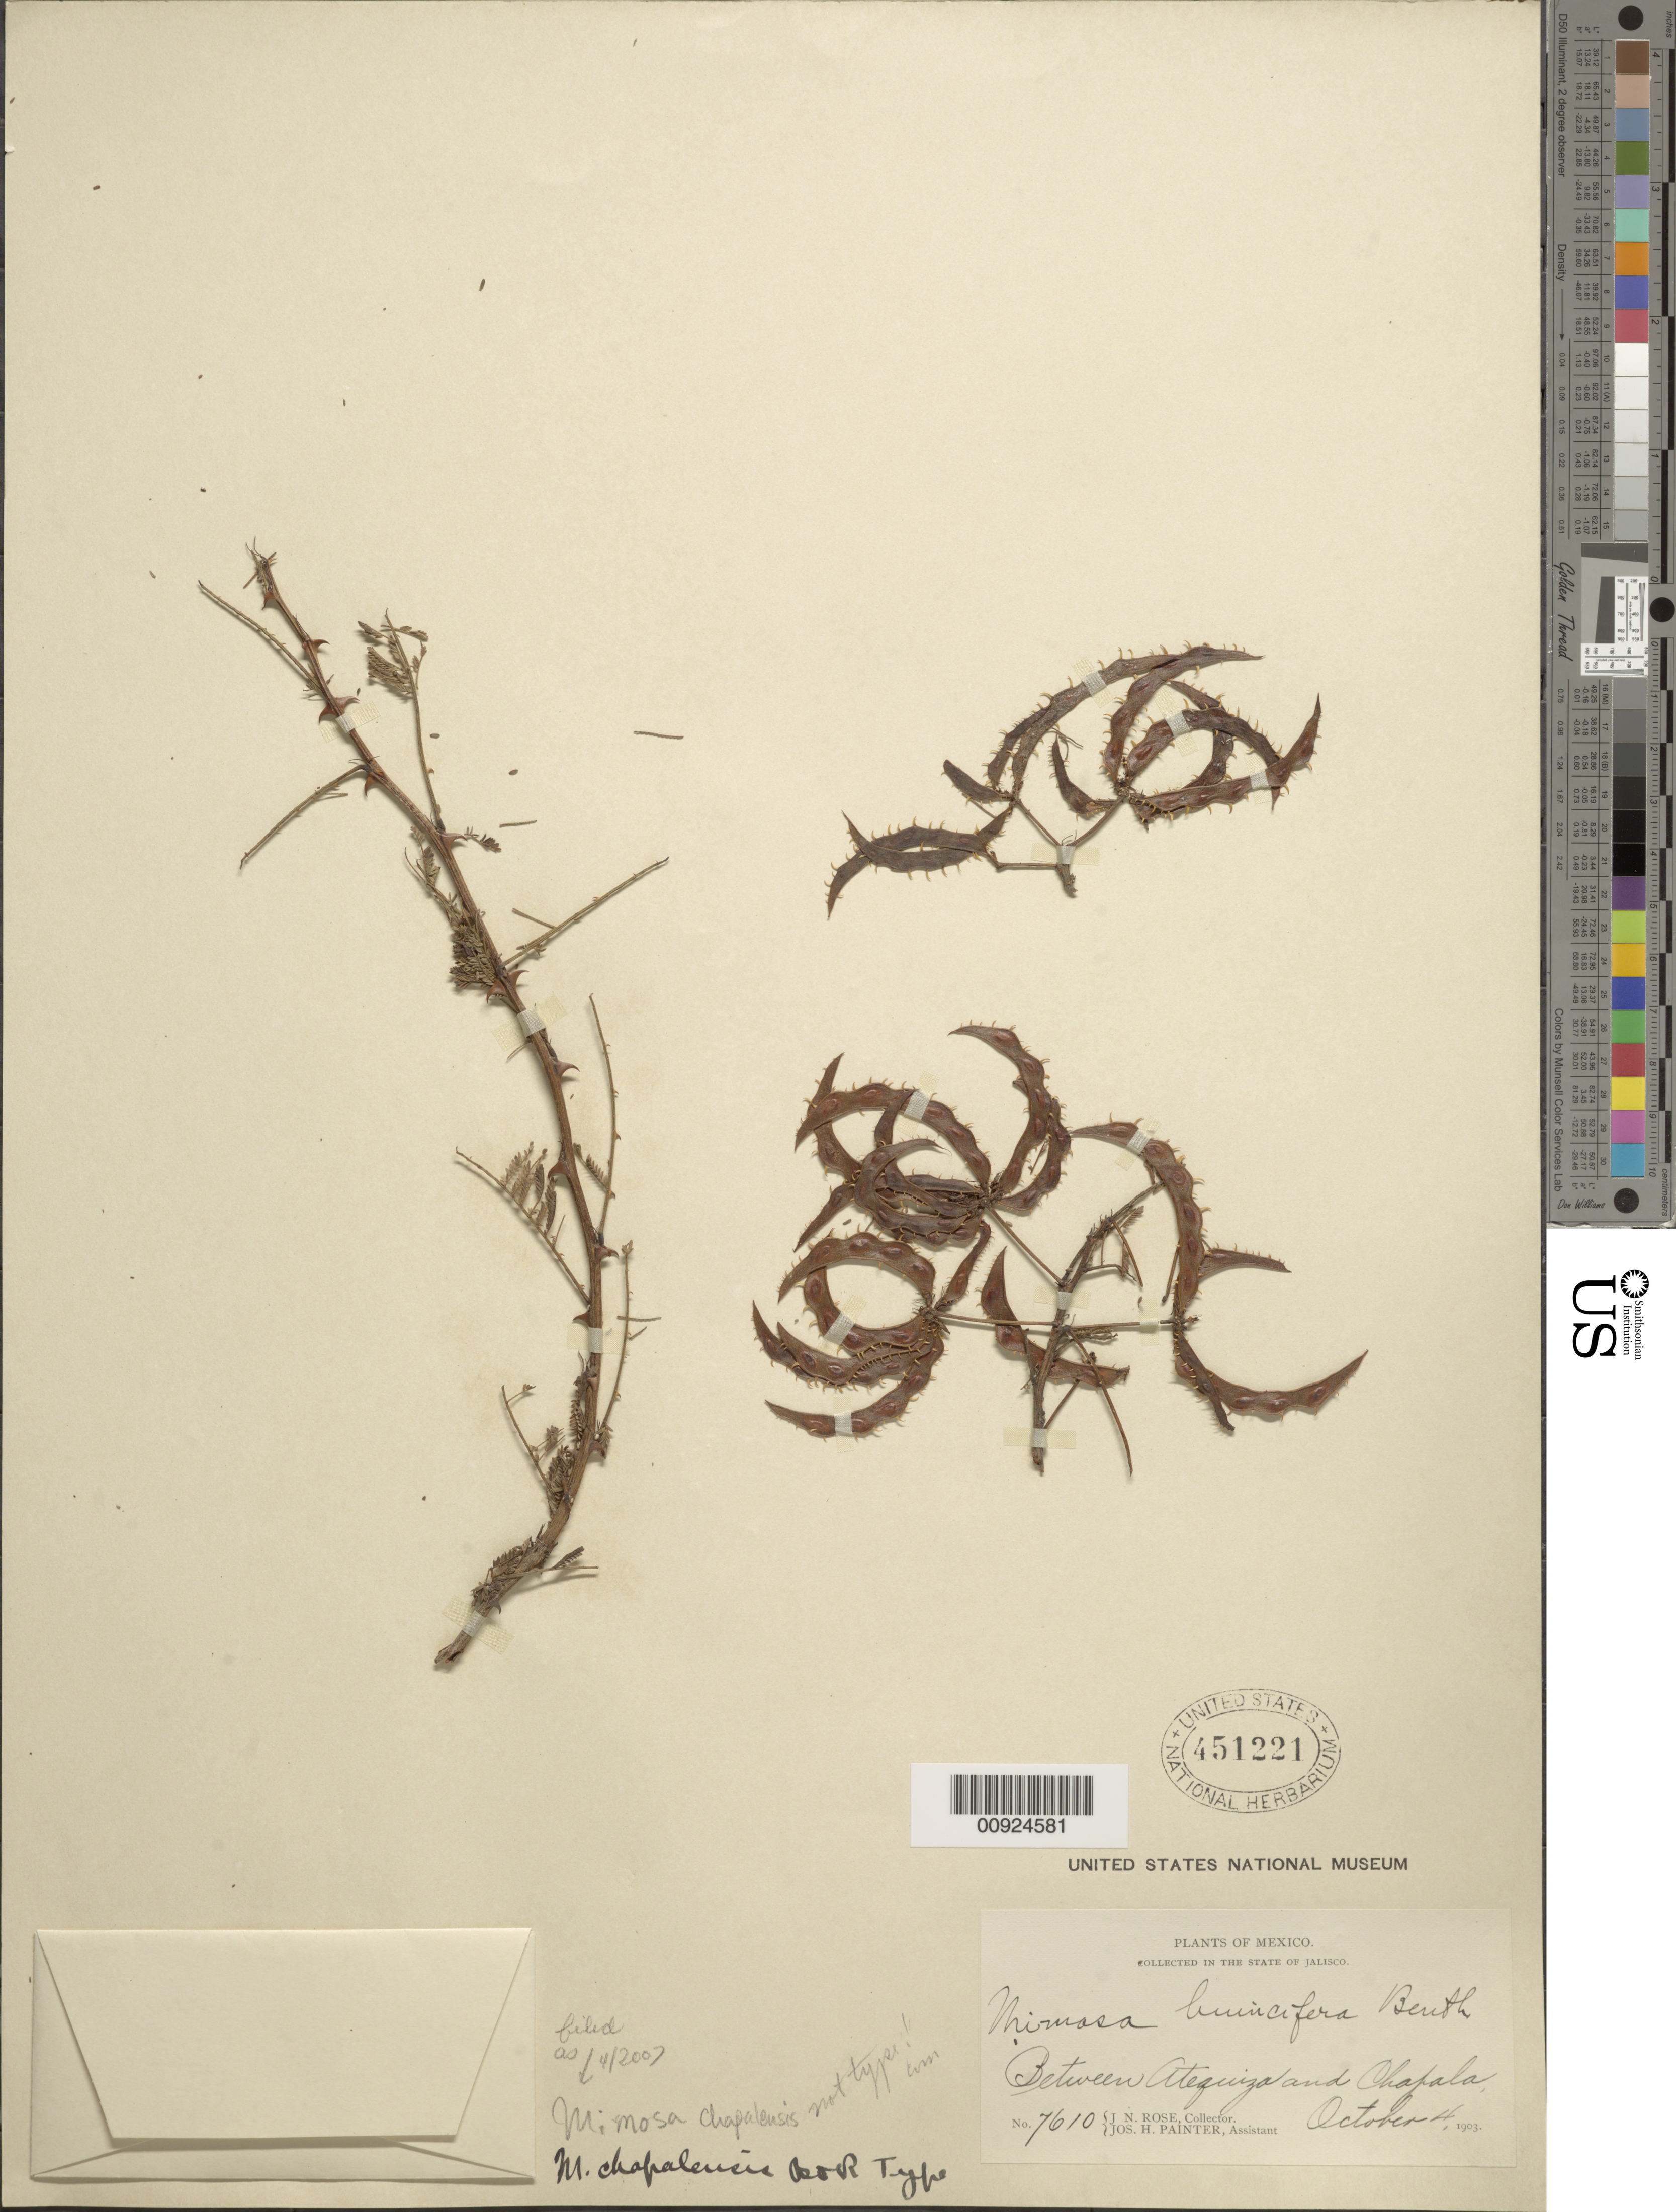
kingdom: Plantae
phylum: Tracheophyta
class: Magnoliopsida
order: Fabales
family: Fabaceae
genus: Mimosa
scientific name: Mimosa chapalensis Britton & Rose, ined.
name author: Britton & Rose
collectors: J. N. Rose & J. H. Painter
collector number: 7610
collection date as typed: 04 Oct 1903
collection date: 1903-10-04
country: Mexico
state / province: Jalisco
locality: Between Atequiza and Chapala.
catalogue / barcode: US 451221